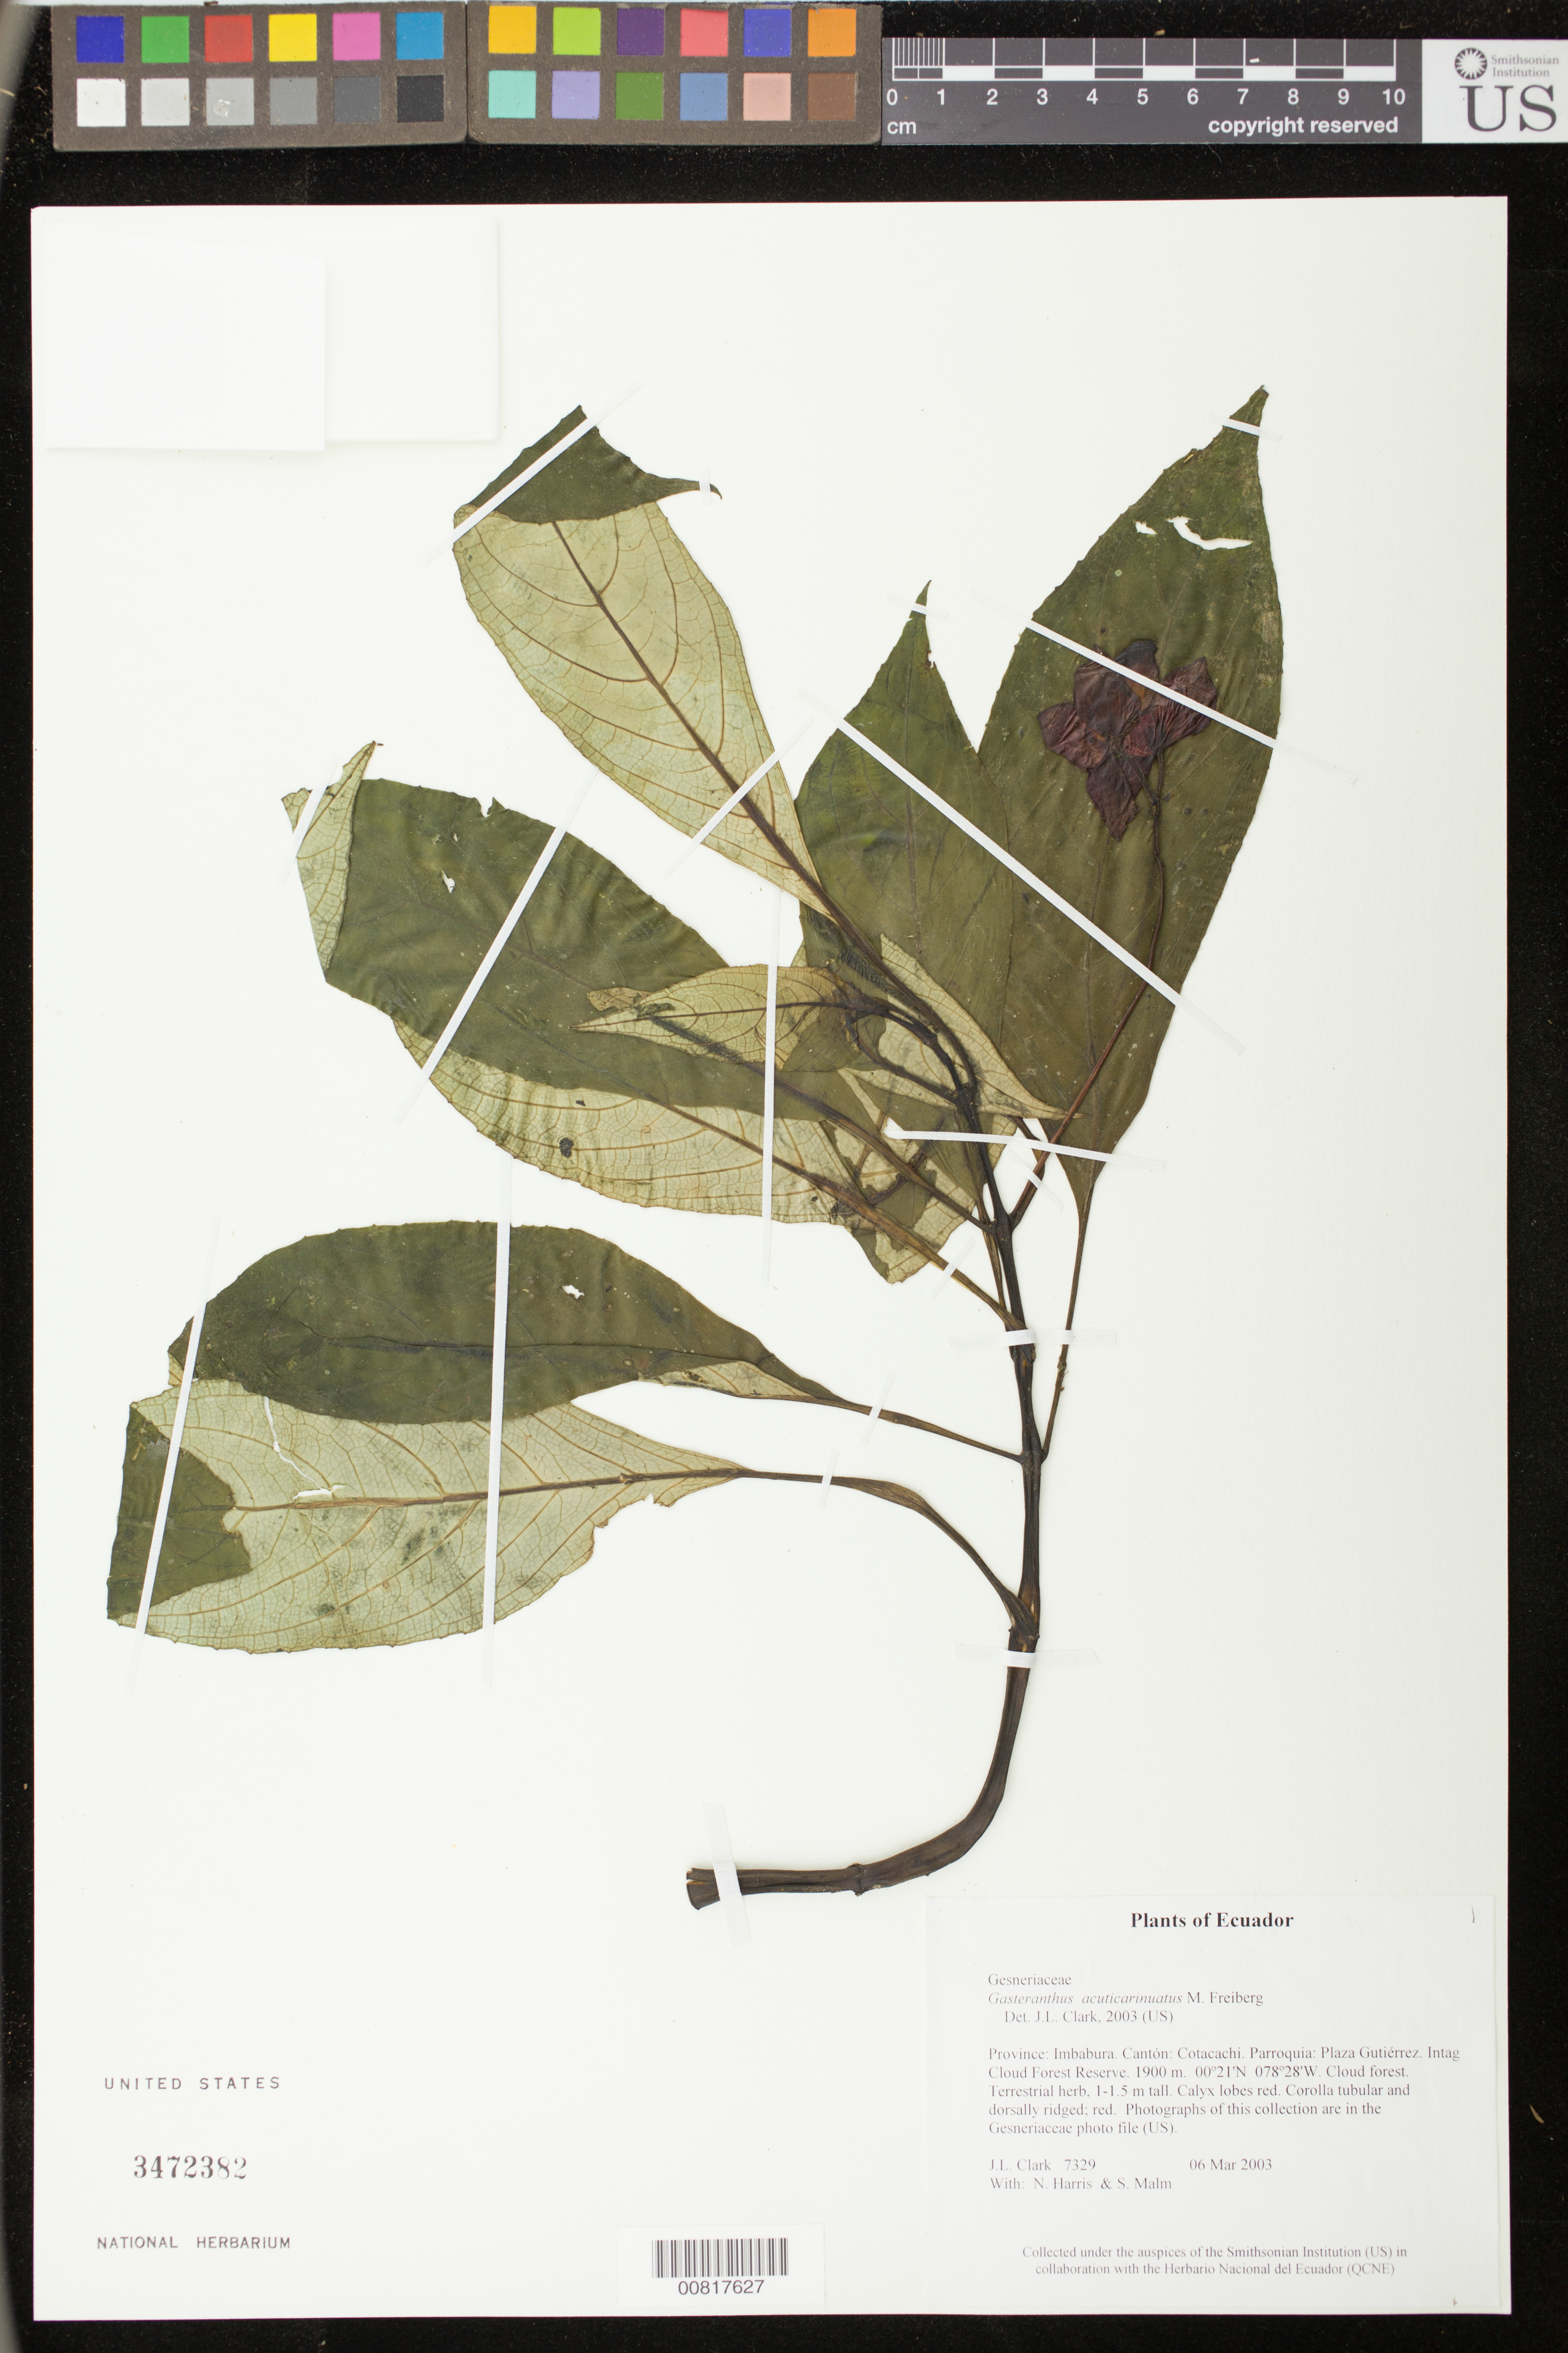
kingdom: Plantae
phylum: Tracheophyta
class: Magnoliopsida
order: Lamiales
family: Gesneriaceae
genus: Gasteranthus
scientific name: Gasteranthus acuticarinatus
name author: M. Freiberg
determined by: Clark, J. L., (SEL), The Marie Selby Botanical Garden (UNITED STATES)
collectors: J. L. Clark, N. Harris & S. Malm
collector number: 7329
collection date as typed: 06 Mar 2003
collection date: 2003-03-06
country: Ecuador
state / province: Imbabura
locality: Cotacachi. Parroquia: Plaza Gutiérrez. Intag Cloud Forest Reserve.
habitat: Cloud forest.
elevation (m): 1900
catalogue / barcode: US 3472382